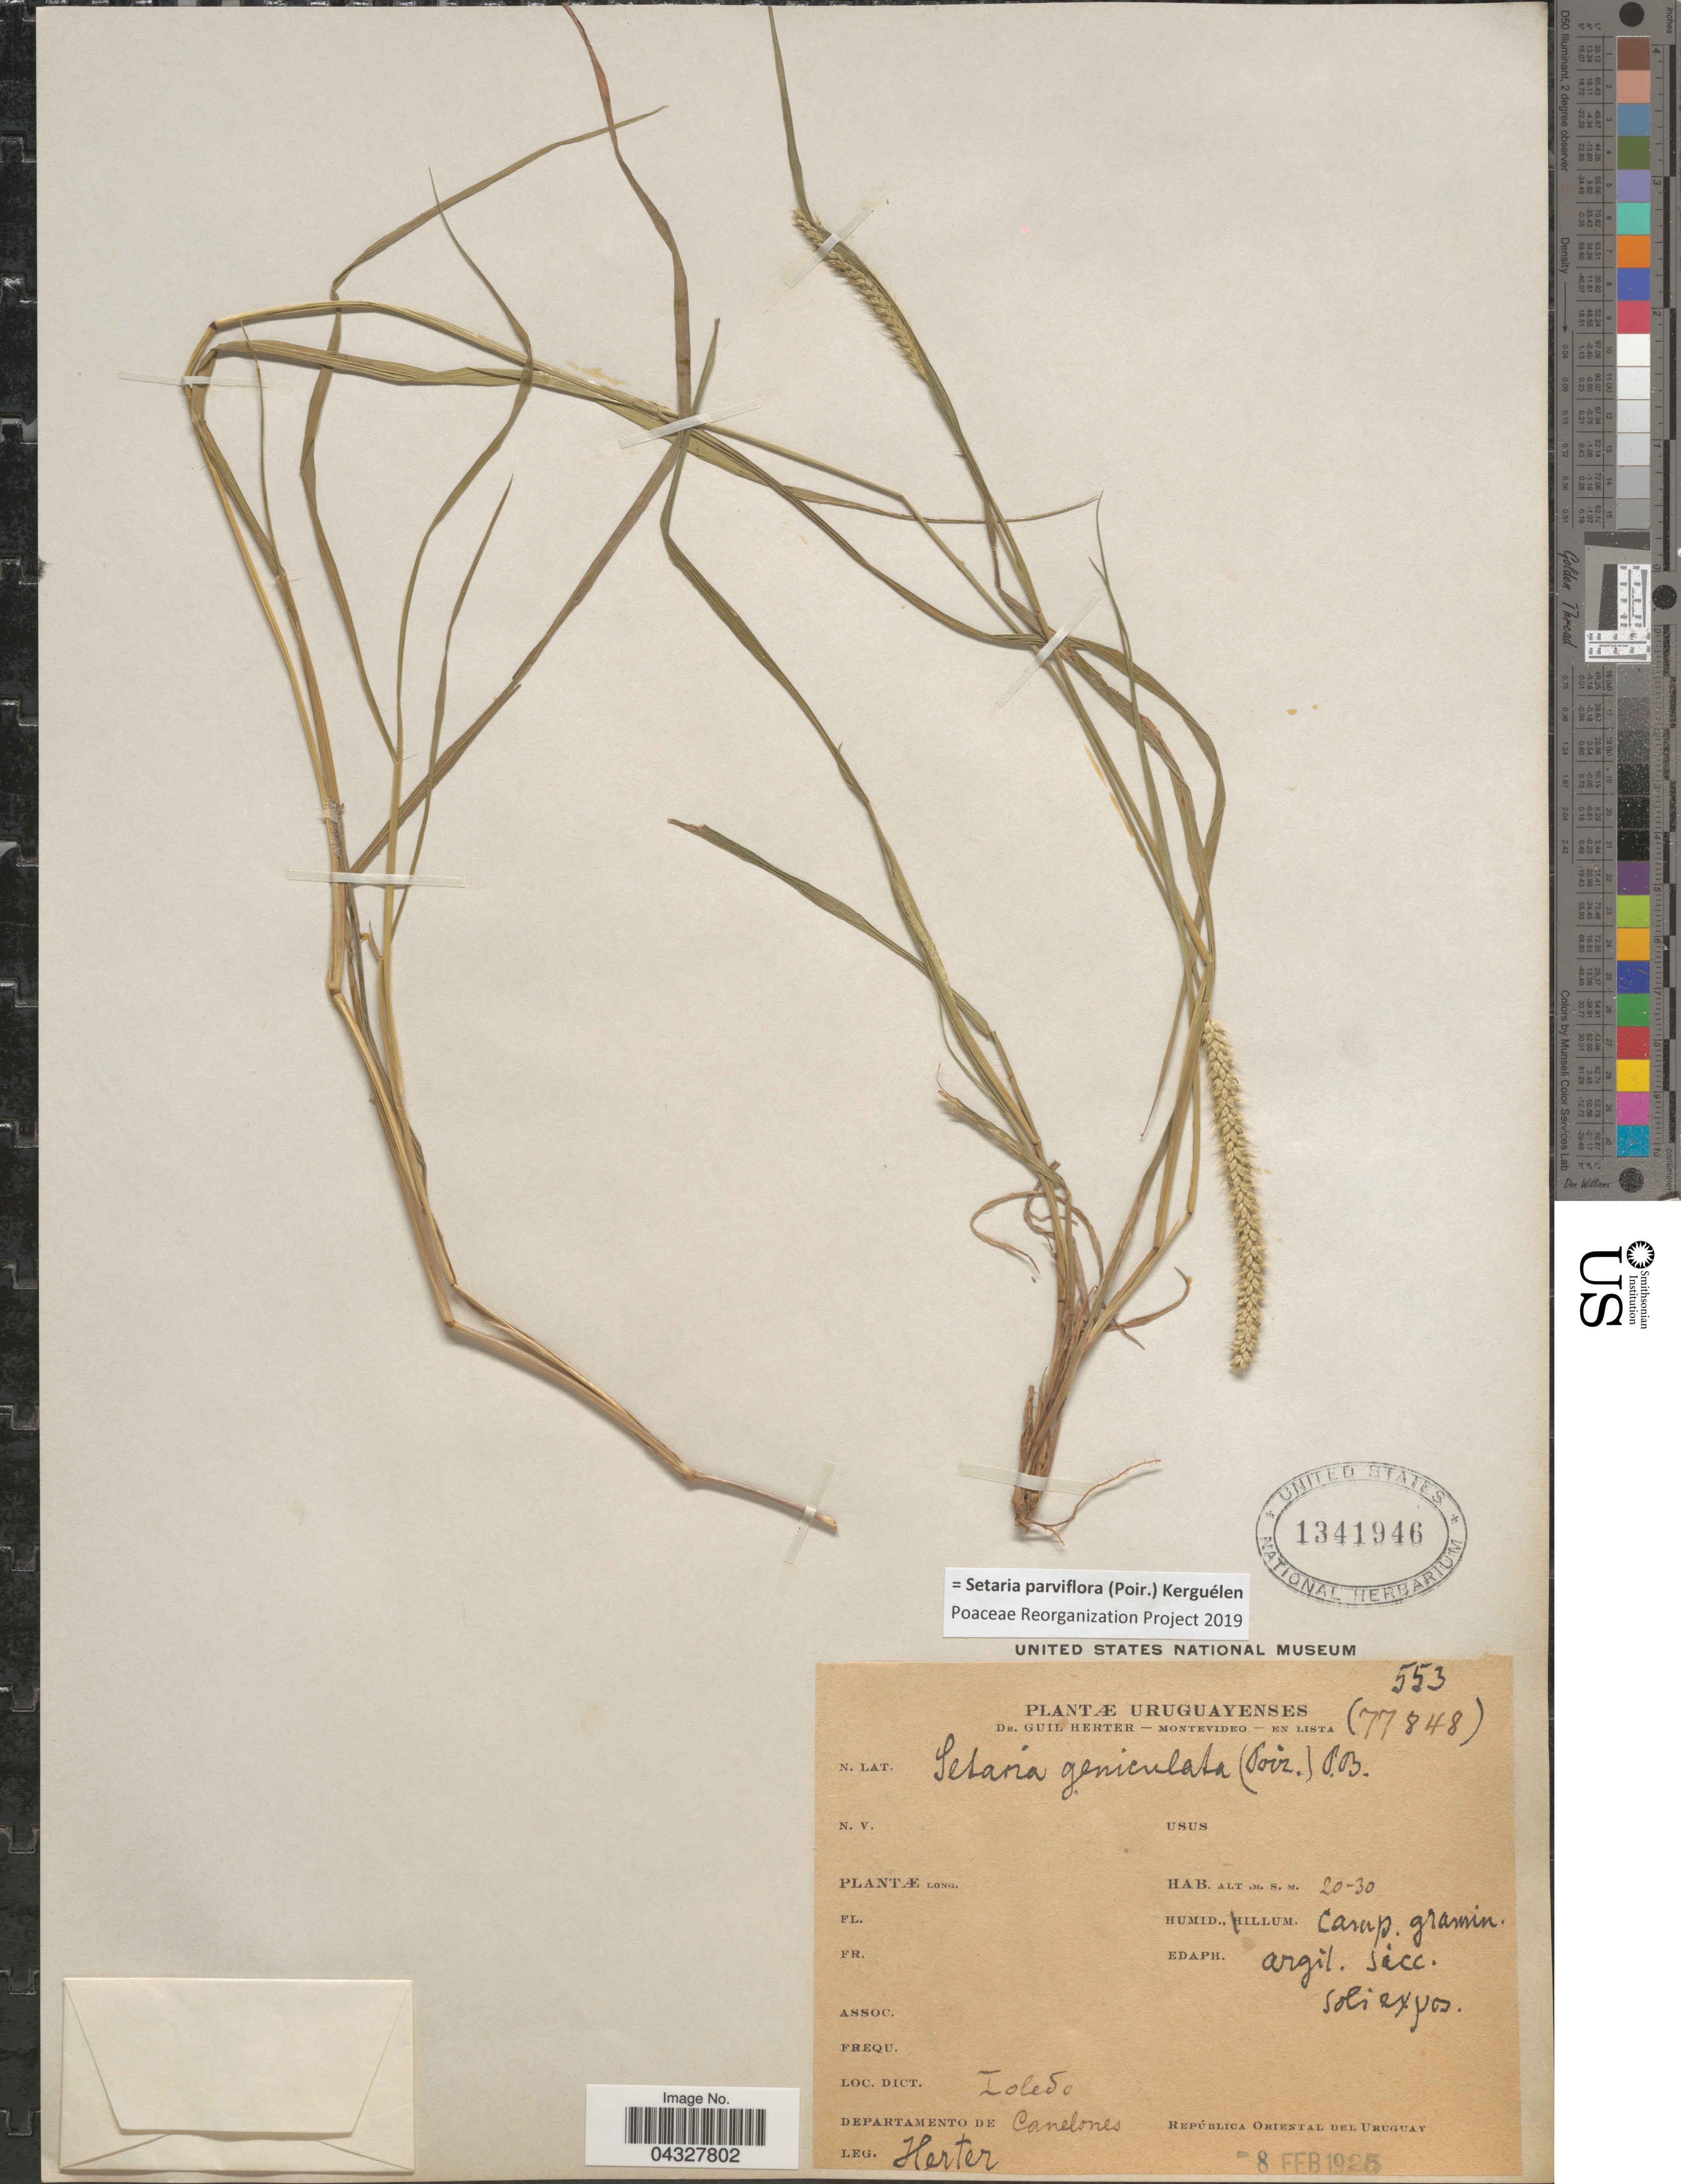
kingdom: Plantae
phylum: Tracheophyta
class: Liliopsida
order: Poales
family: Poaceae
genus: Setaria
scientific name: Setaria parviflora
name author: (Poir.) Kerguélen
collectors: G. Herter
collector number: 553 (77848)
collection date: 1925-02-08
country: Uruguay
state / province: Canelones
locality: Dict. Toledo. Departamento De Canelones. República Oriental Del Uruguay.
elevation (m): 20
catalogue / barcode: US 1341946